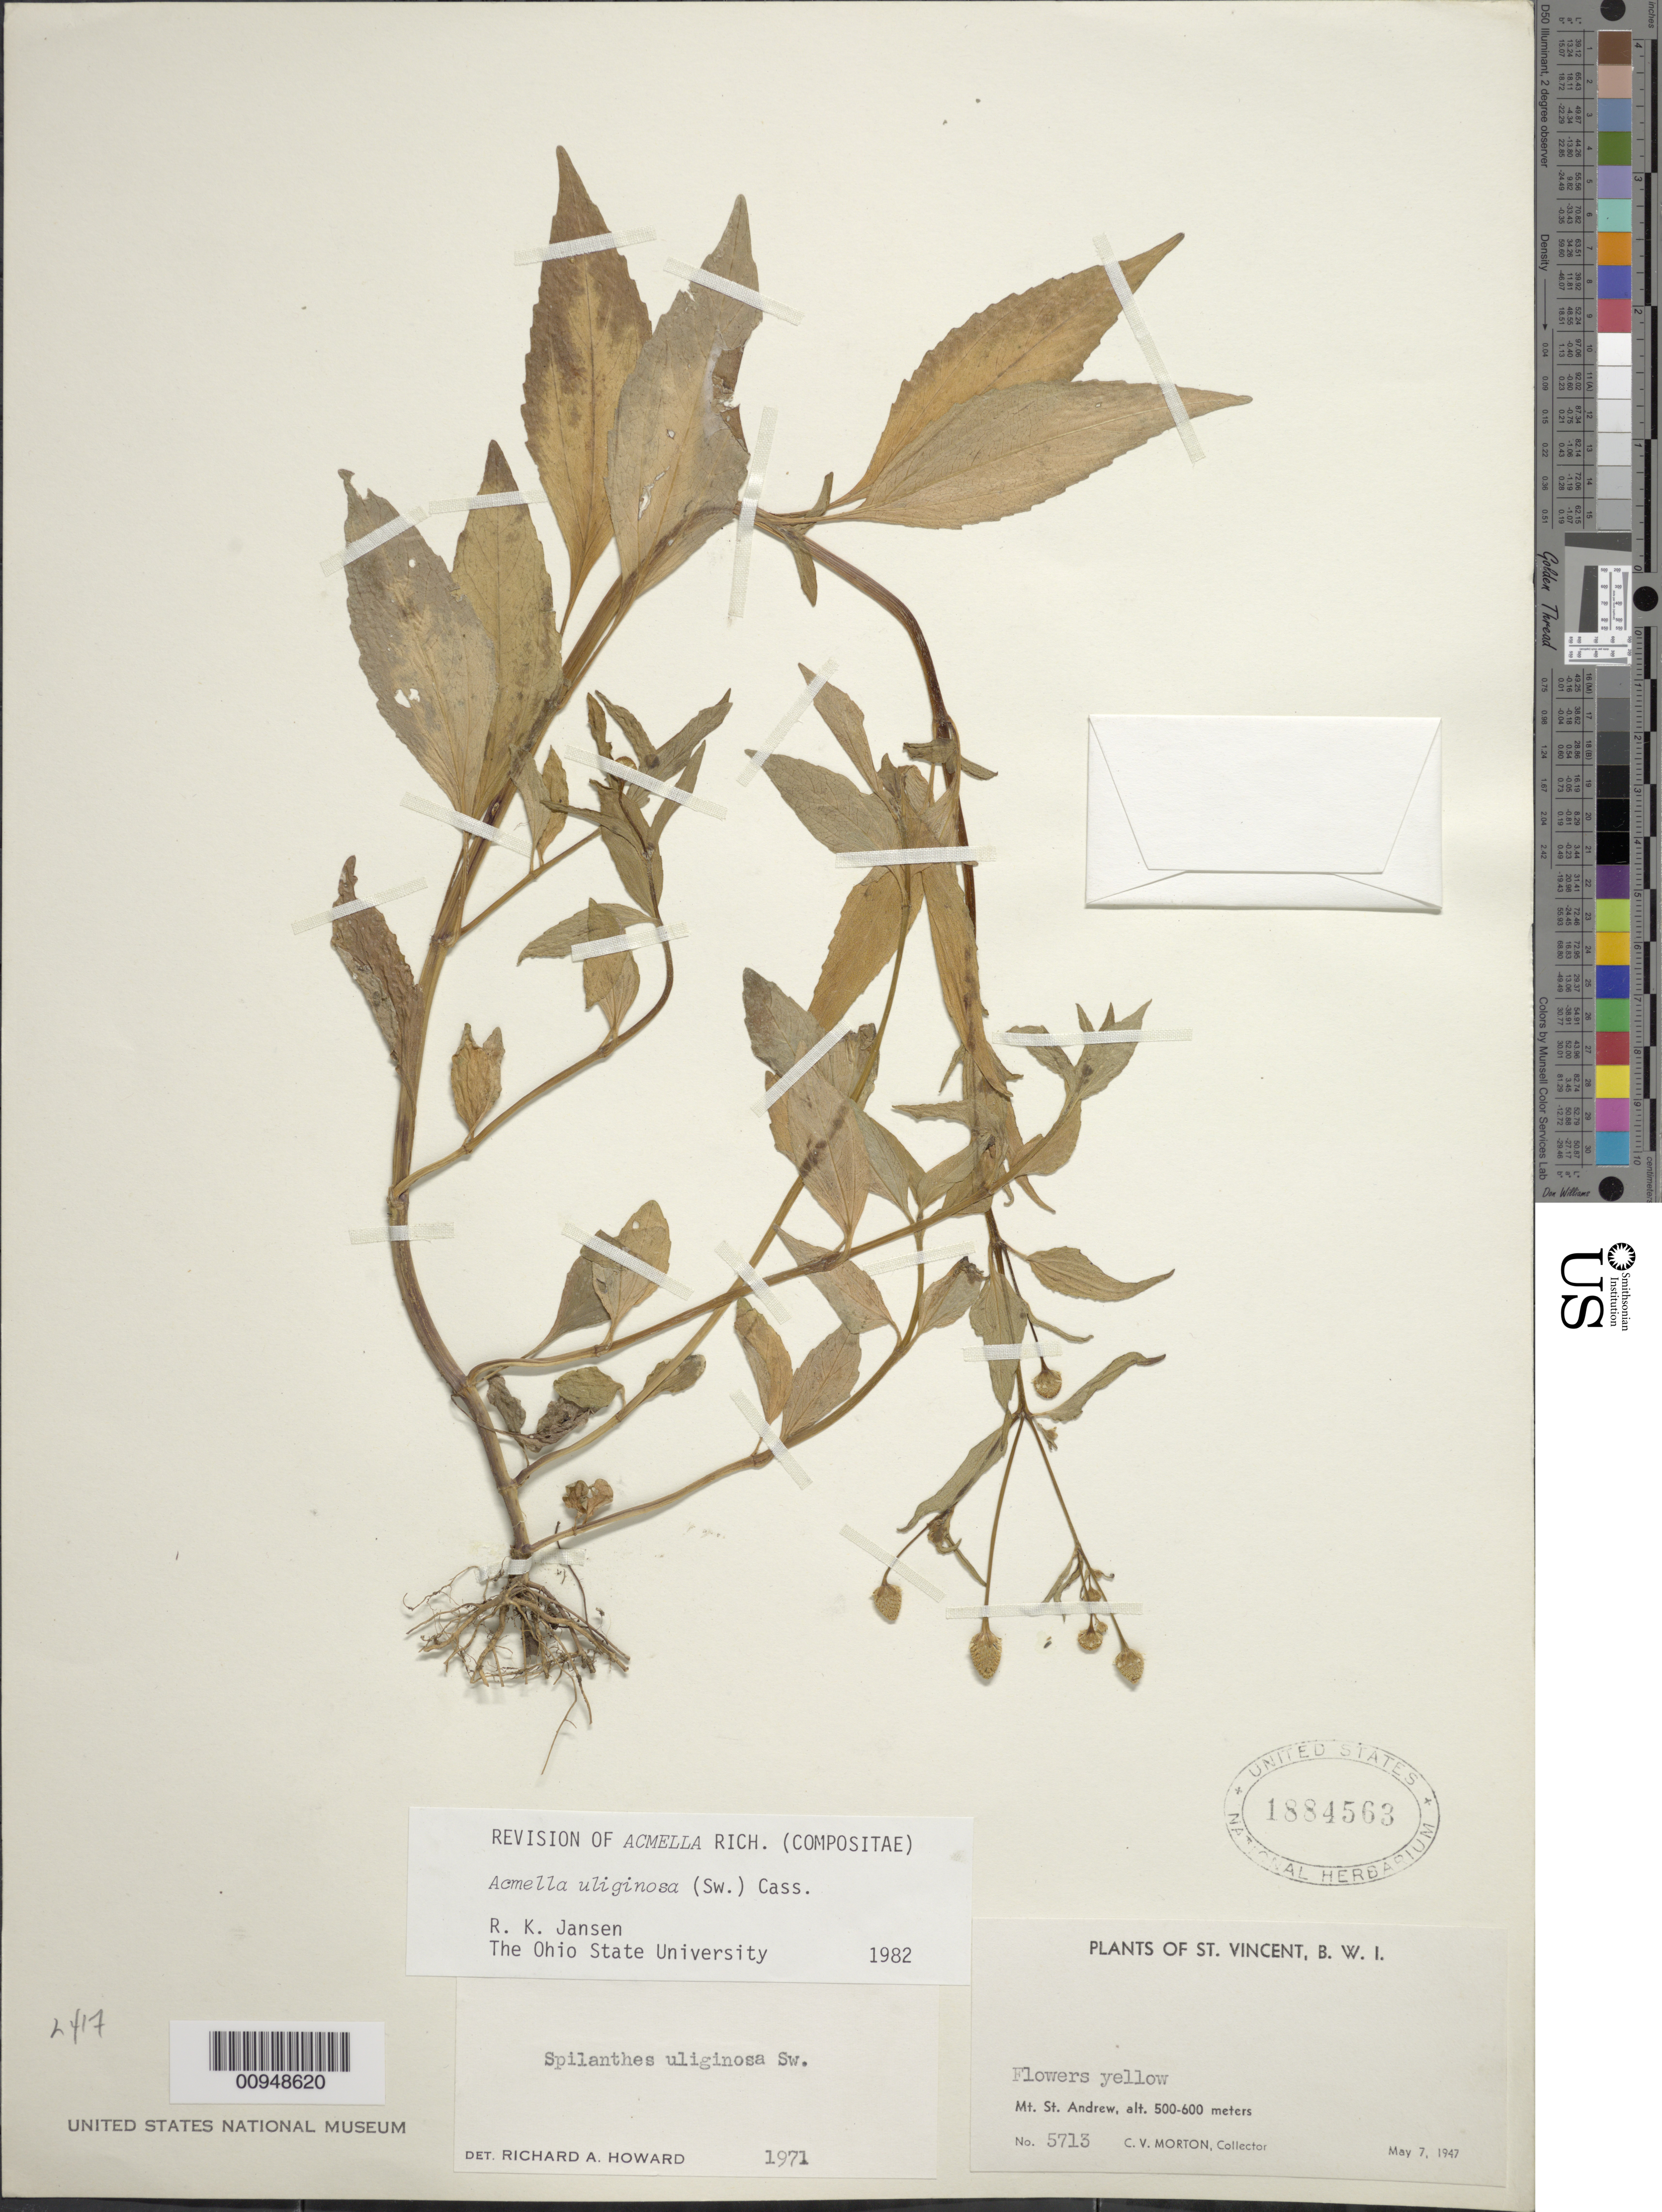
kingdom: Plantae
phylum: Tracheophyta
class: Magnoliopsida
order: Asterales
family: Asteraceae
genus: Acmella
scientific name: Acmella uliginosa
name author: (Sw.) Cass.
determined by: Jansen, R. K.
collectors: C. V. Morton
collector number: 5713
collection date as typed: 07 May 1947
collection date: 1947-05-07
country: St. Vincent - Grenadines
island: St. Vincent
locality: Mt. St. Andrew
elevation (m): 500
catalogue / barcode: US 1884563